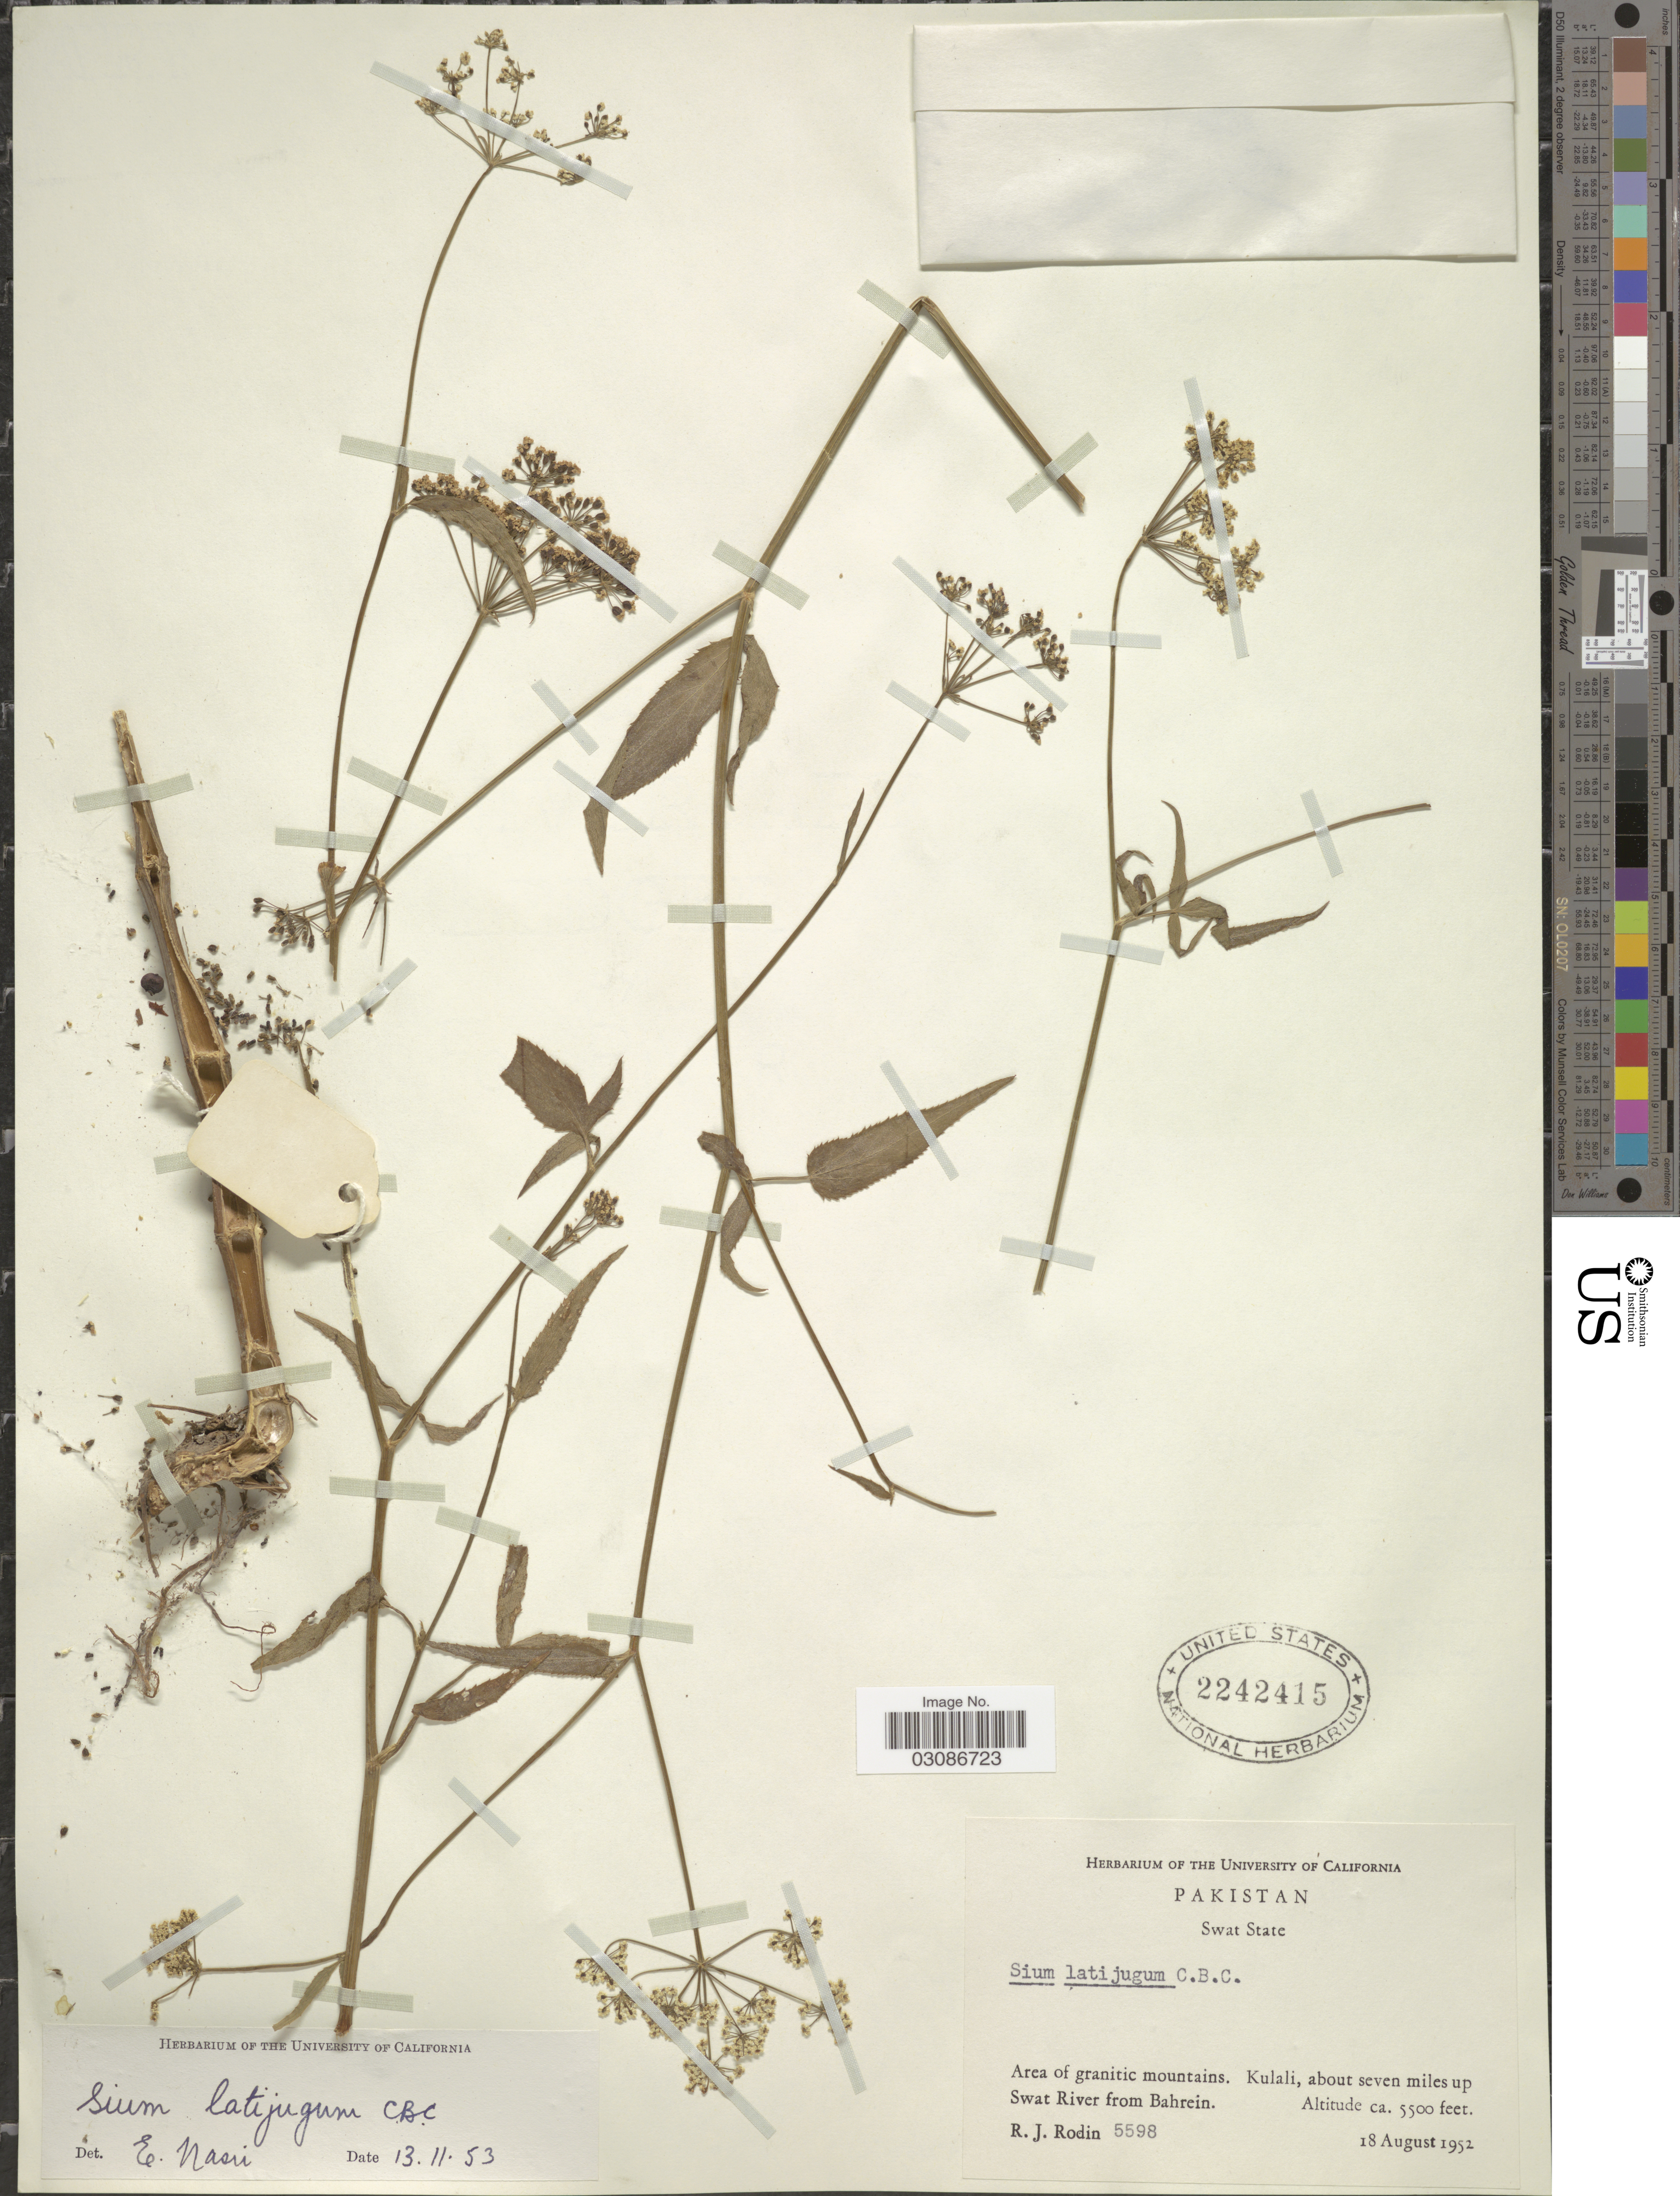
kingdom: Plantae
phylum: Tracheophyta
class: Magnoliopsida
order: Apiales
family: Apiaceae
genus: Sium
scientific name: Sium latijugum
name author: C.B. Clarke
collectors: R. J. Rodin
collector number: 5598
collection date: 1952-08-18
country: Pakistan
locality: Swat State. Area of granitic mountains. Kulali, about seven miles up Swat River from Bahrein.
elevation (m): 1676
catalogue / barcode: US 2242415